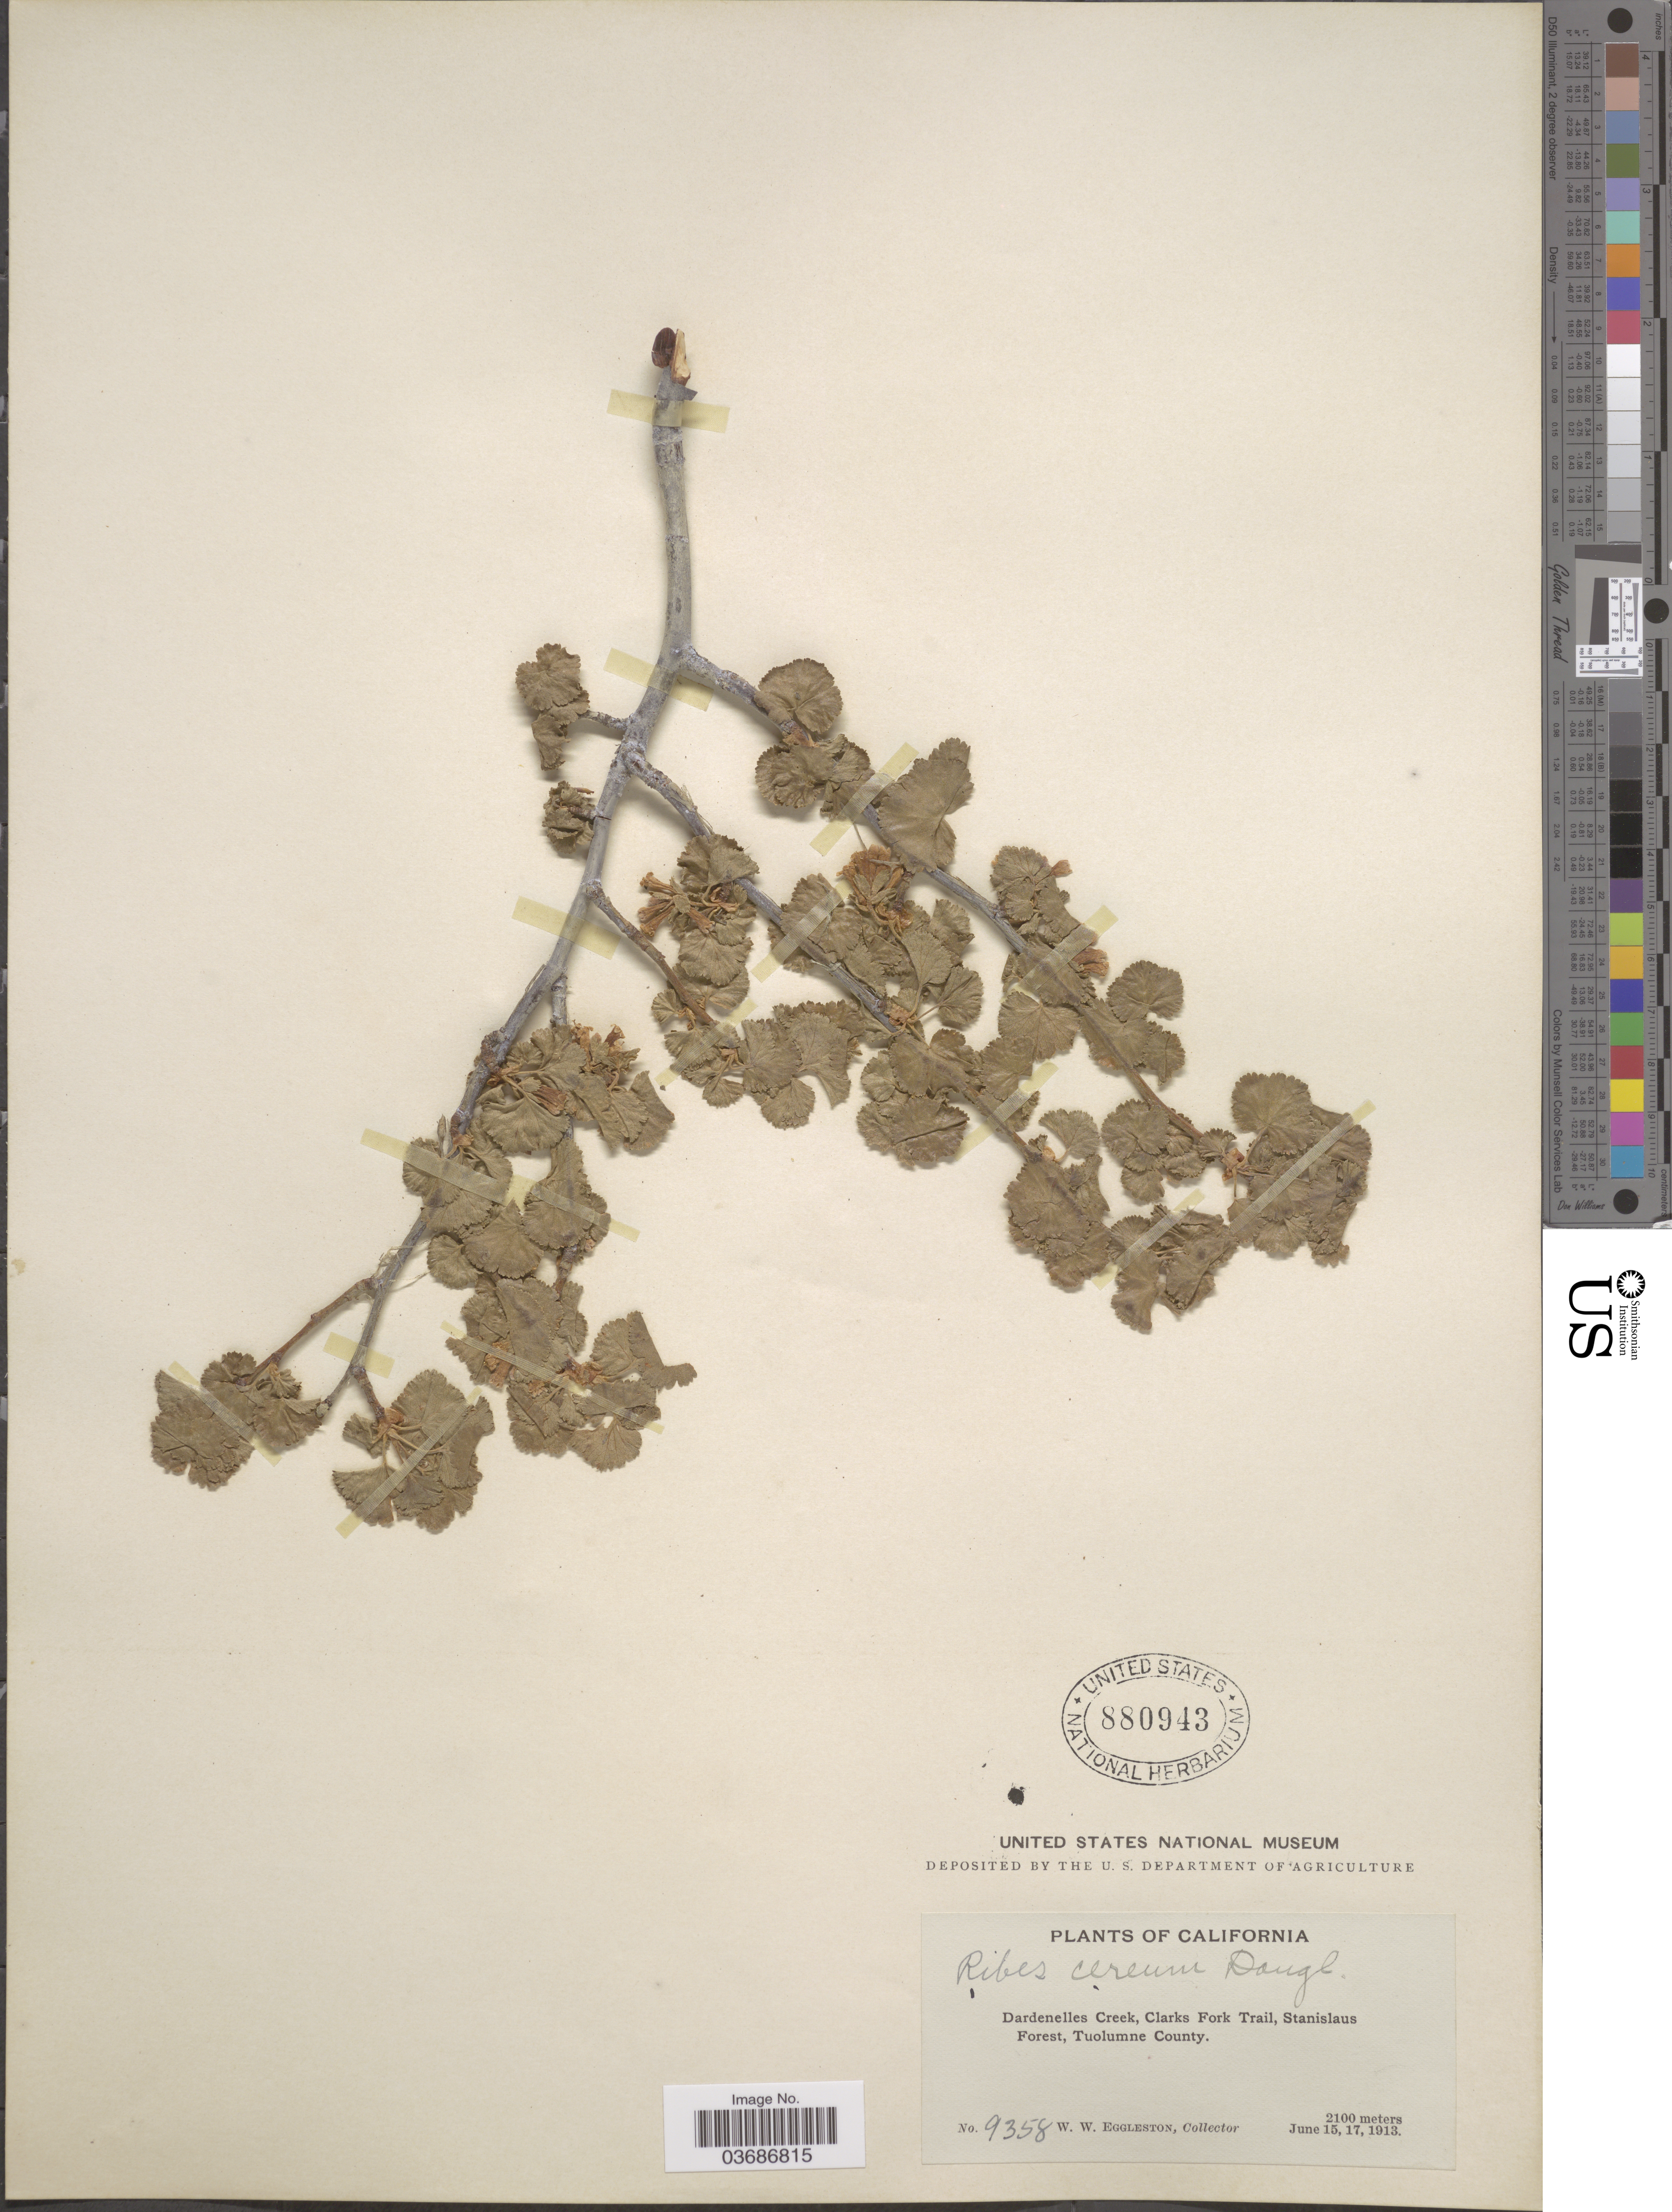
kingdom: Plantae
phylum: Tracheophyta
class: Magnoliopsida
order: Saxifragales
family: Grossulariaceae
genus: Ribes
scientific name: Ribes cereum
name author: Douglas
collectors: W. W. Eggleston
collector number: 9358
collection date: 1913-06-15/1913-06-17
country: United States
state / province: California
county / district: Tuolumne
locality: Dardenelles Creek, Clarks Fork Trail, Stanislaus Forest, Tuolumne County.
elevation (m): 2100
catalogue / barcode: US 880943